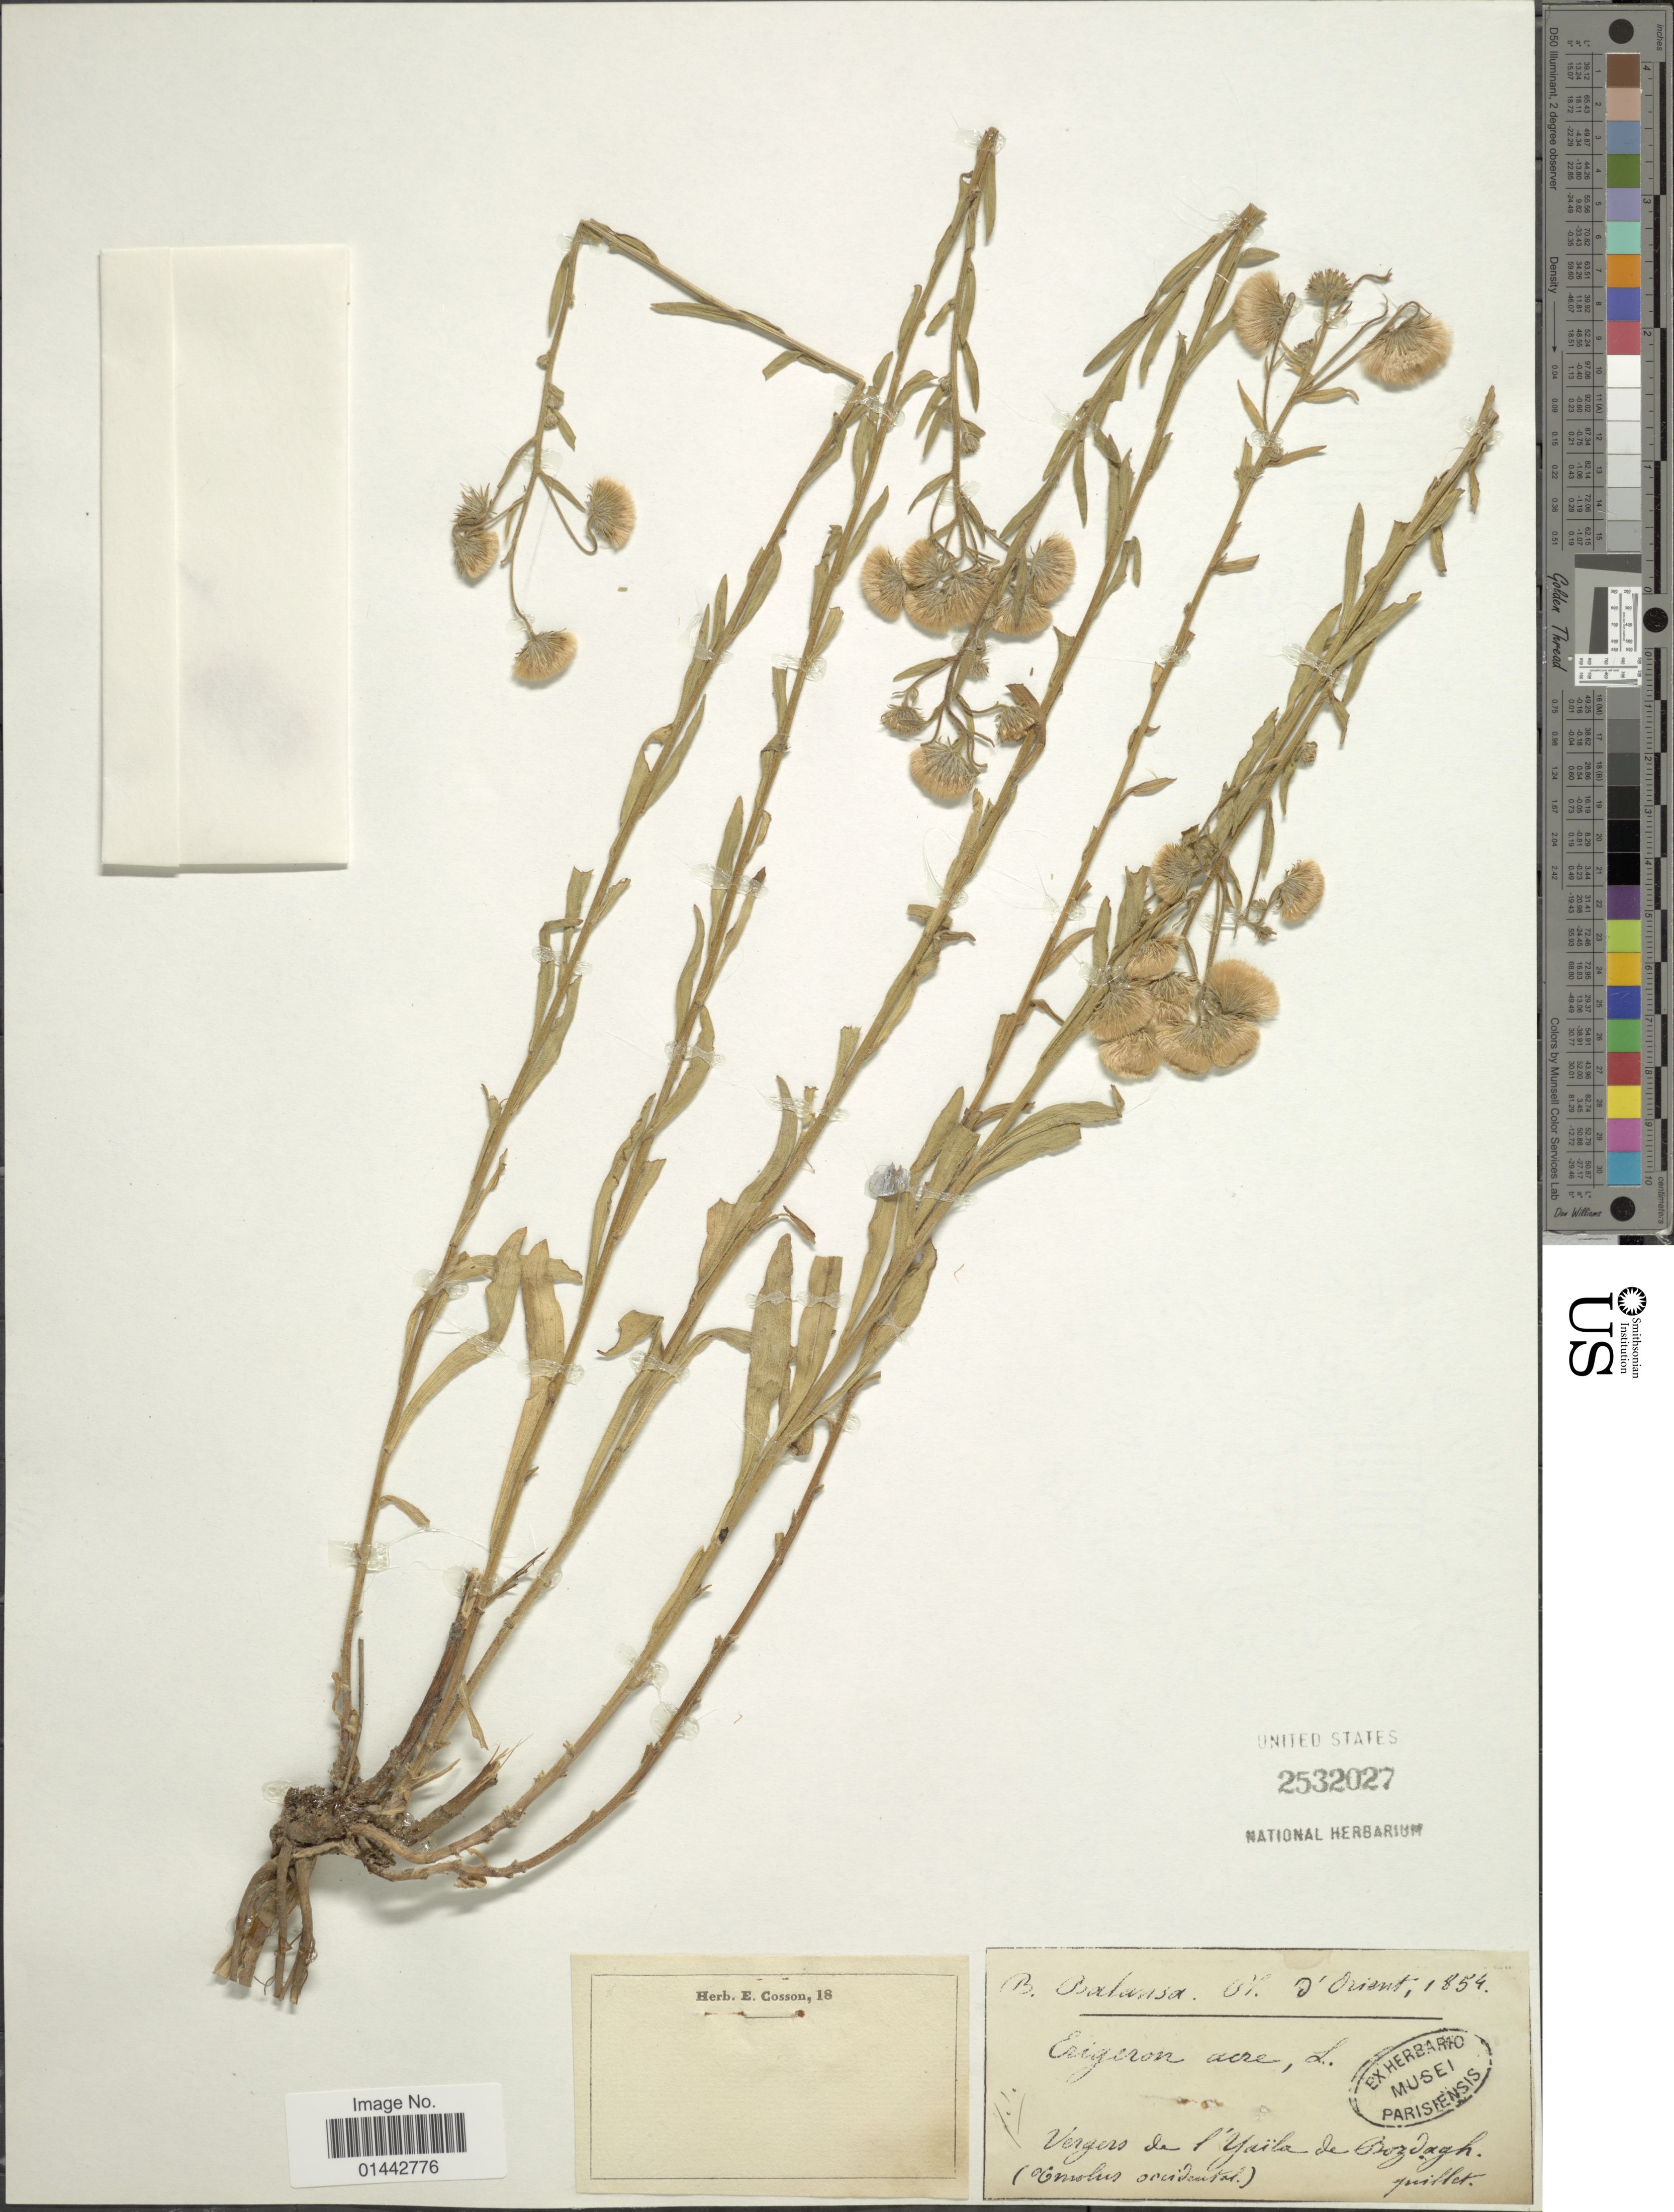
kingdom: Plantae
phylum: Tracheophyta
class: Magnoliopsida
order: Asterales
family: Asteraceae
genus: Erigeron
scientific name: Erigeron acris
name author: L.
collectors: B. Balansa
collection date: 1854-07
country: Turkey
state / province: Izmir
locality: Vergers de l'Yaila de Bordagh (Cnolus occidental). [interpreted]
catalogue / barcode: US 2532027